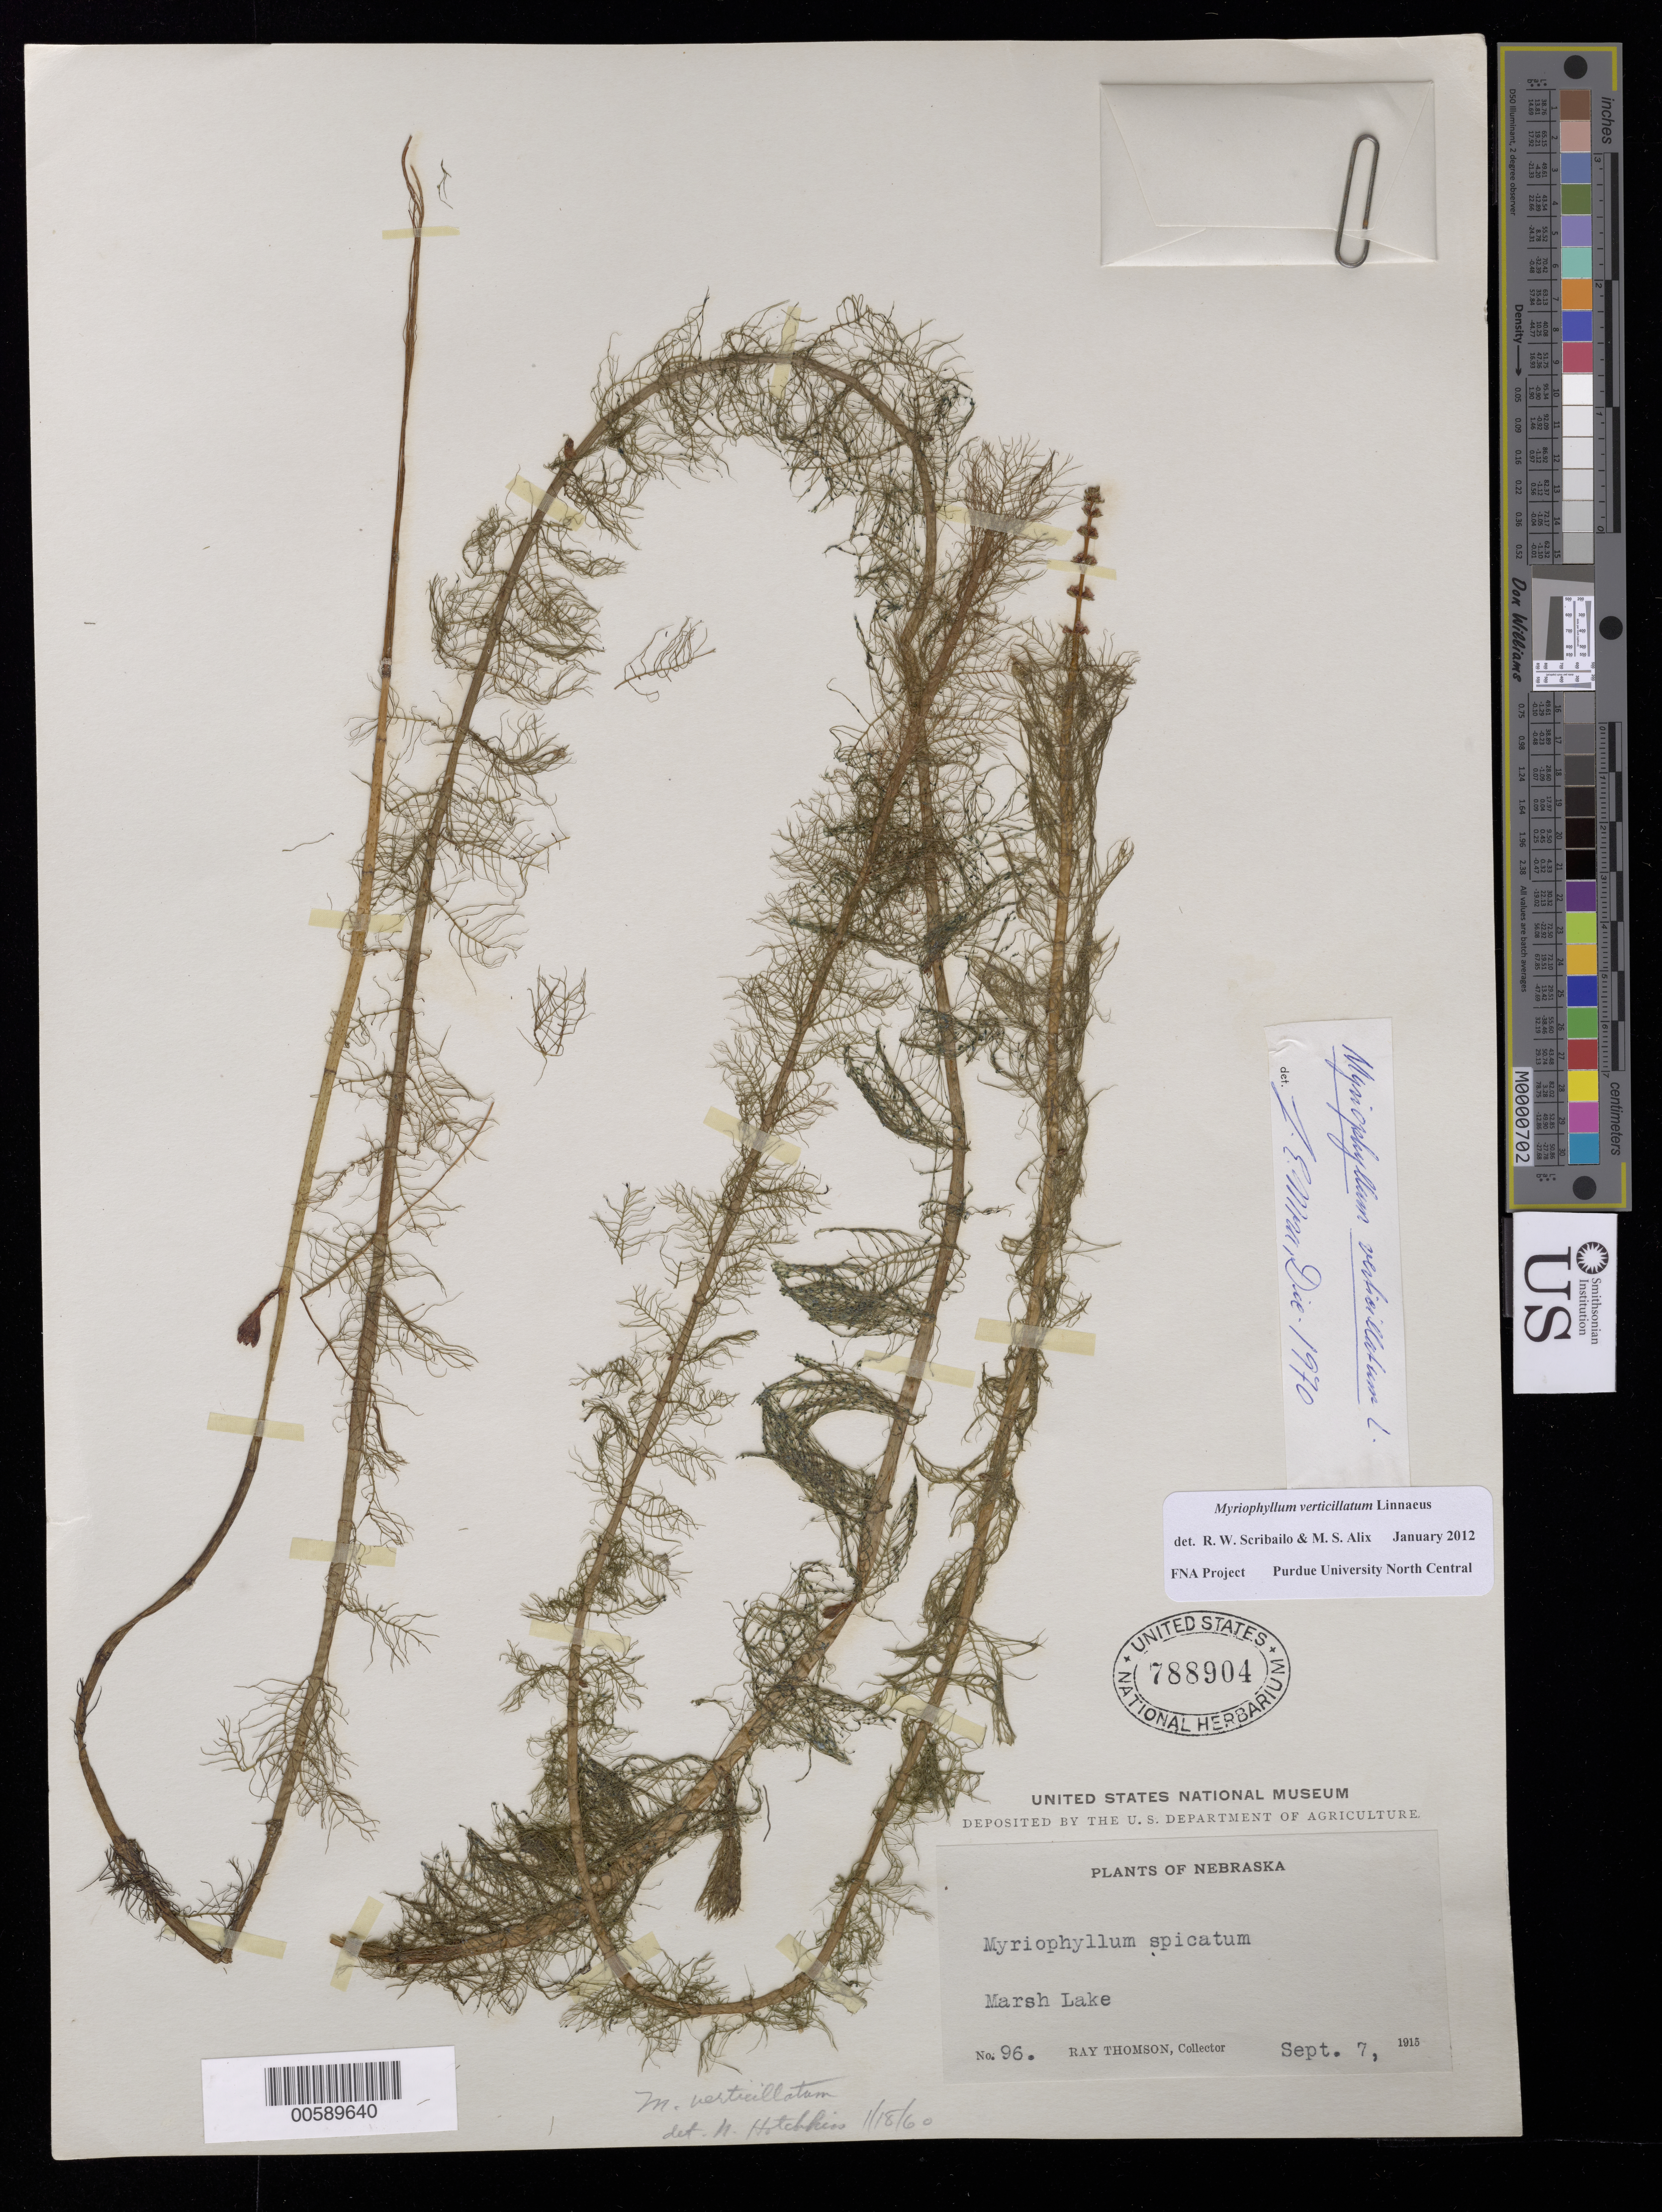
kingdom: Plantae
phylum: Tracheophyta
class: Magnoliopsida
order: Saxifragales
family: Haloragaceae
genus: Myriophyllum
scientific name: Myriophyllum verticillatum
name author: L.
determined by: Scribailo, R. W.; Alix, M. S.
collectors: R. Thomson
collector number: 96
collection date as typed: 07 Sep 1915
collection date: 1915-09-07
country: United States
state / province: Nebraska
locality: Marsh Lake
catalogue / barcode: US 788904